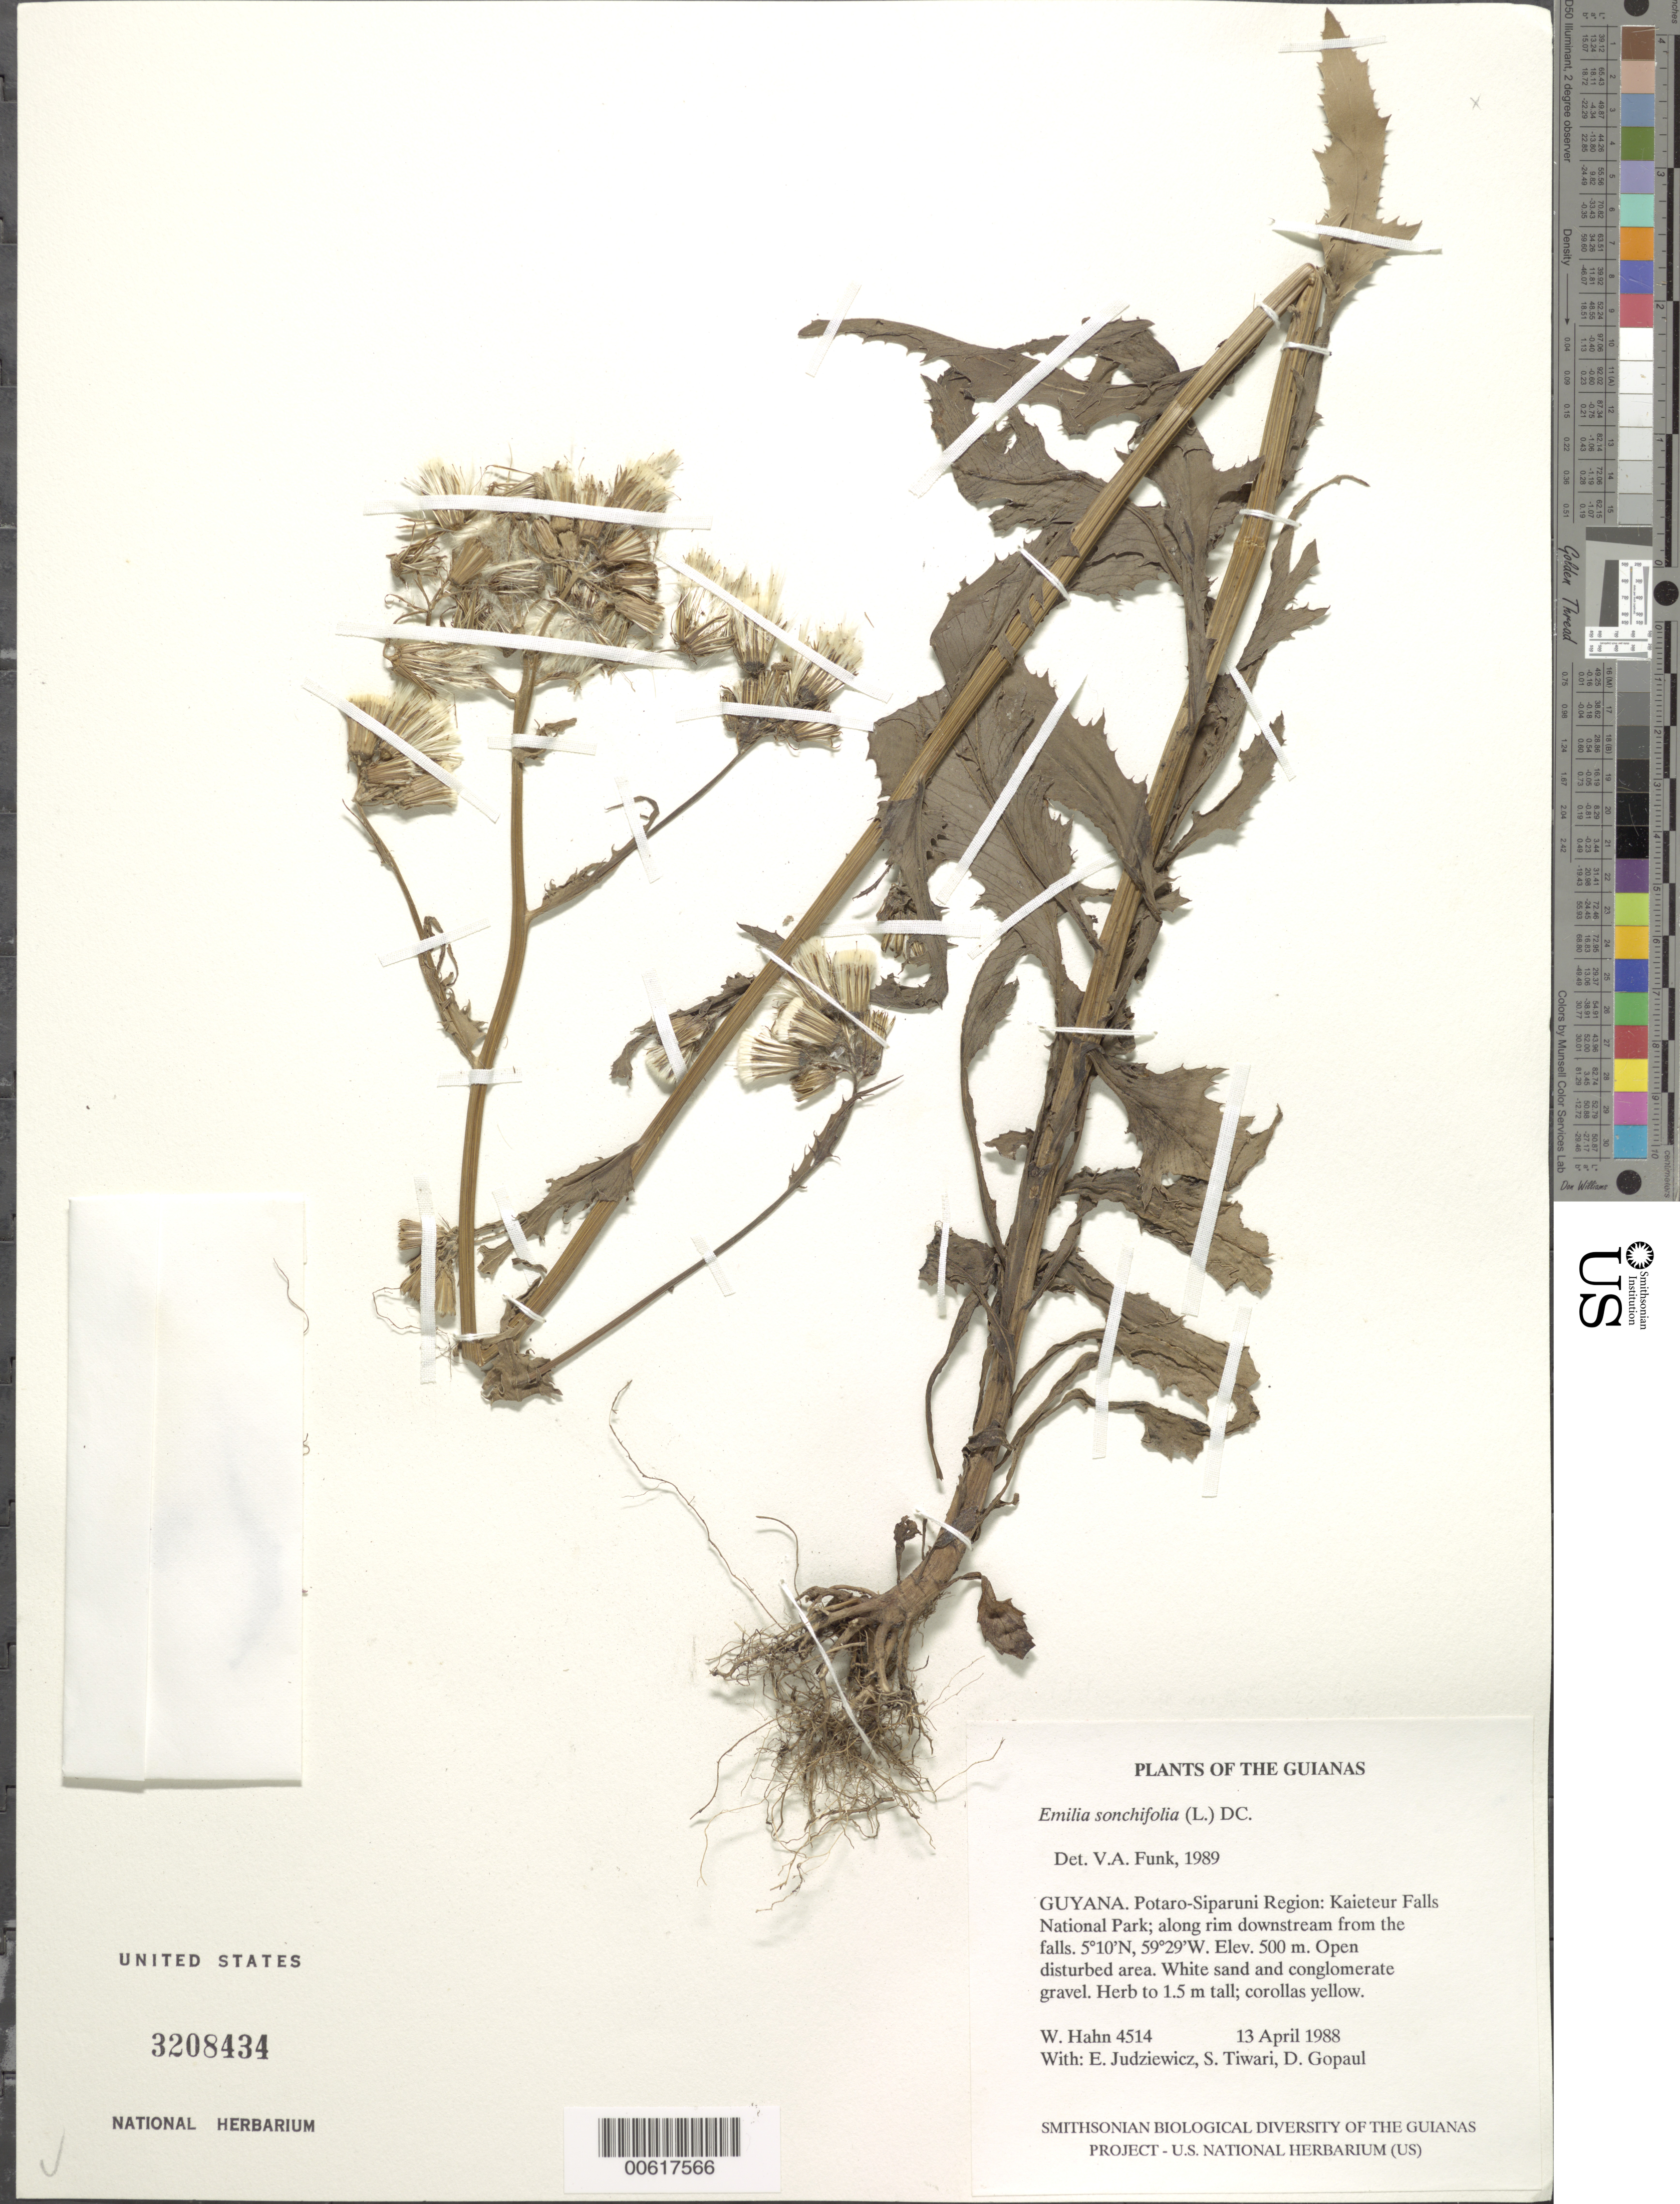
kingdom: Plantae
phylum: Tracheophyta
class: Magnoliopsida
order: Asterales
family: Asteraceae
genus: Emilia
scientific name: Emilia sonchifolia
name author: (L.) DC.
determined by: Funk, Vicki A., (BOT), Smithsonian Institution - National Museum of Natural History (UNITED STATES)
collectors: W. Hahn, E. J. Judziewicz, S. Tiwari & D. Gopaul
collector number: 4514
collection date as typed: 13 April 1988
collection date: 1988-04-13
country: Guyana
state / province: Potaro-Siparuni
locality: Kaieteur Falls National Park; along rim downstream from the falls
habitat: Open disturbed area. White sand and conglomerate gravel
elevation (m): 500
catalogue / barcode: US 3208434